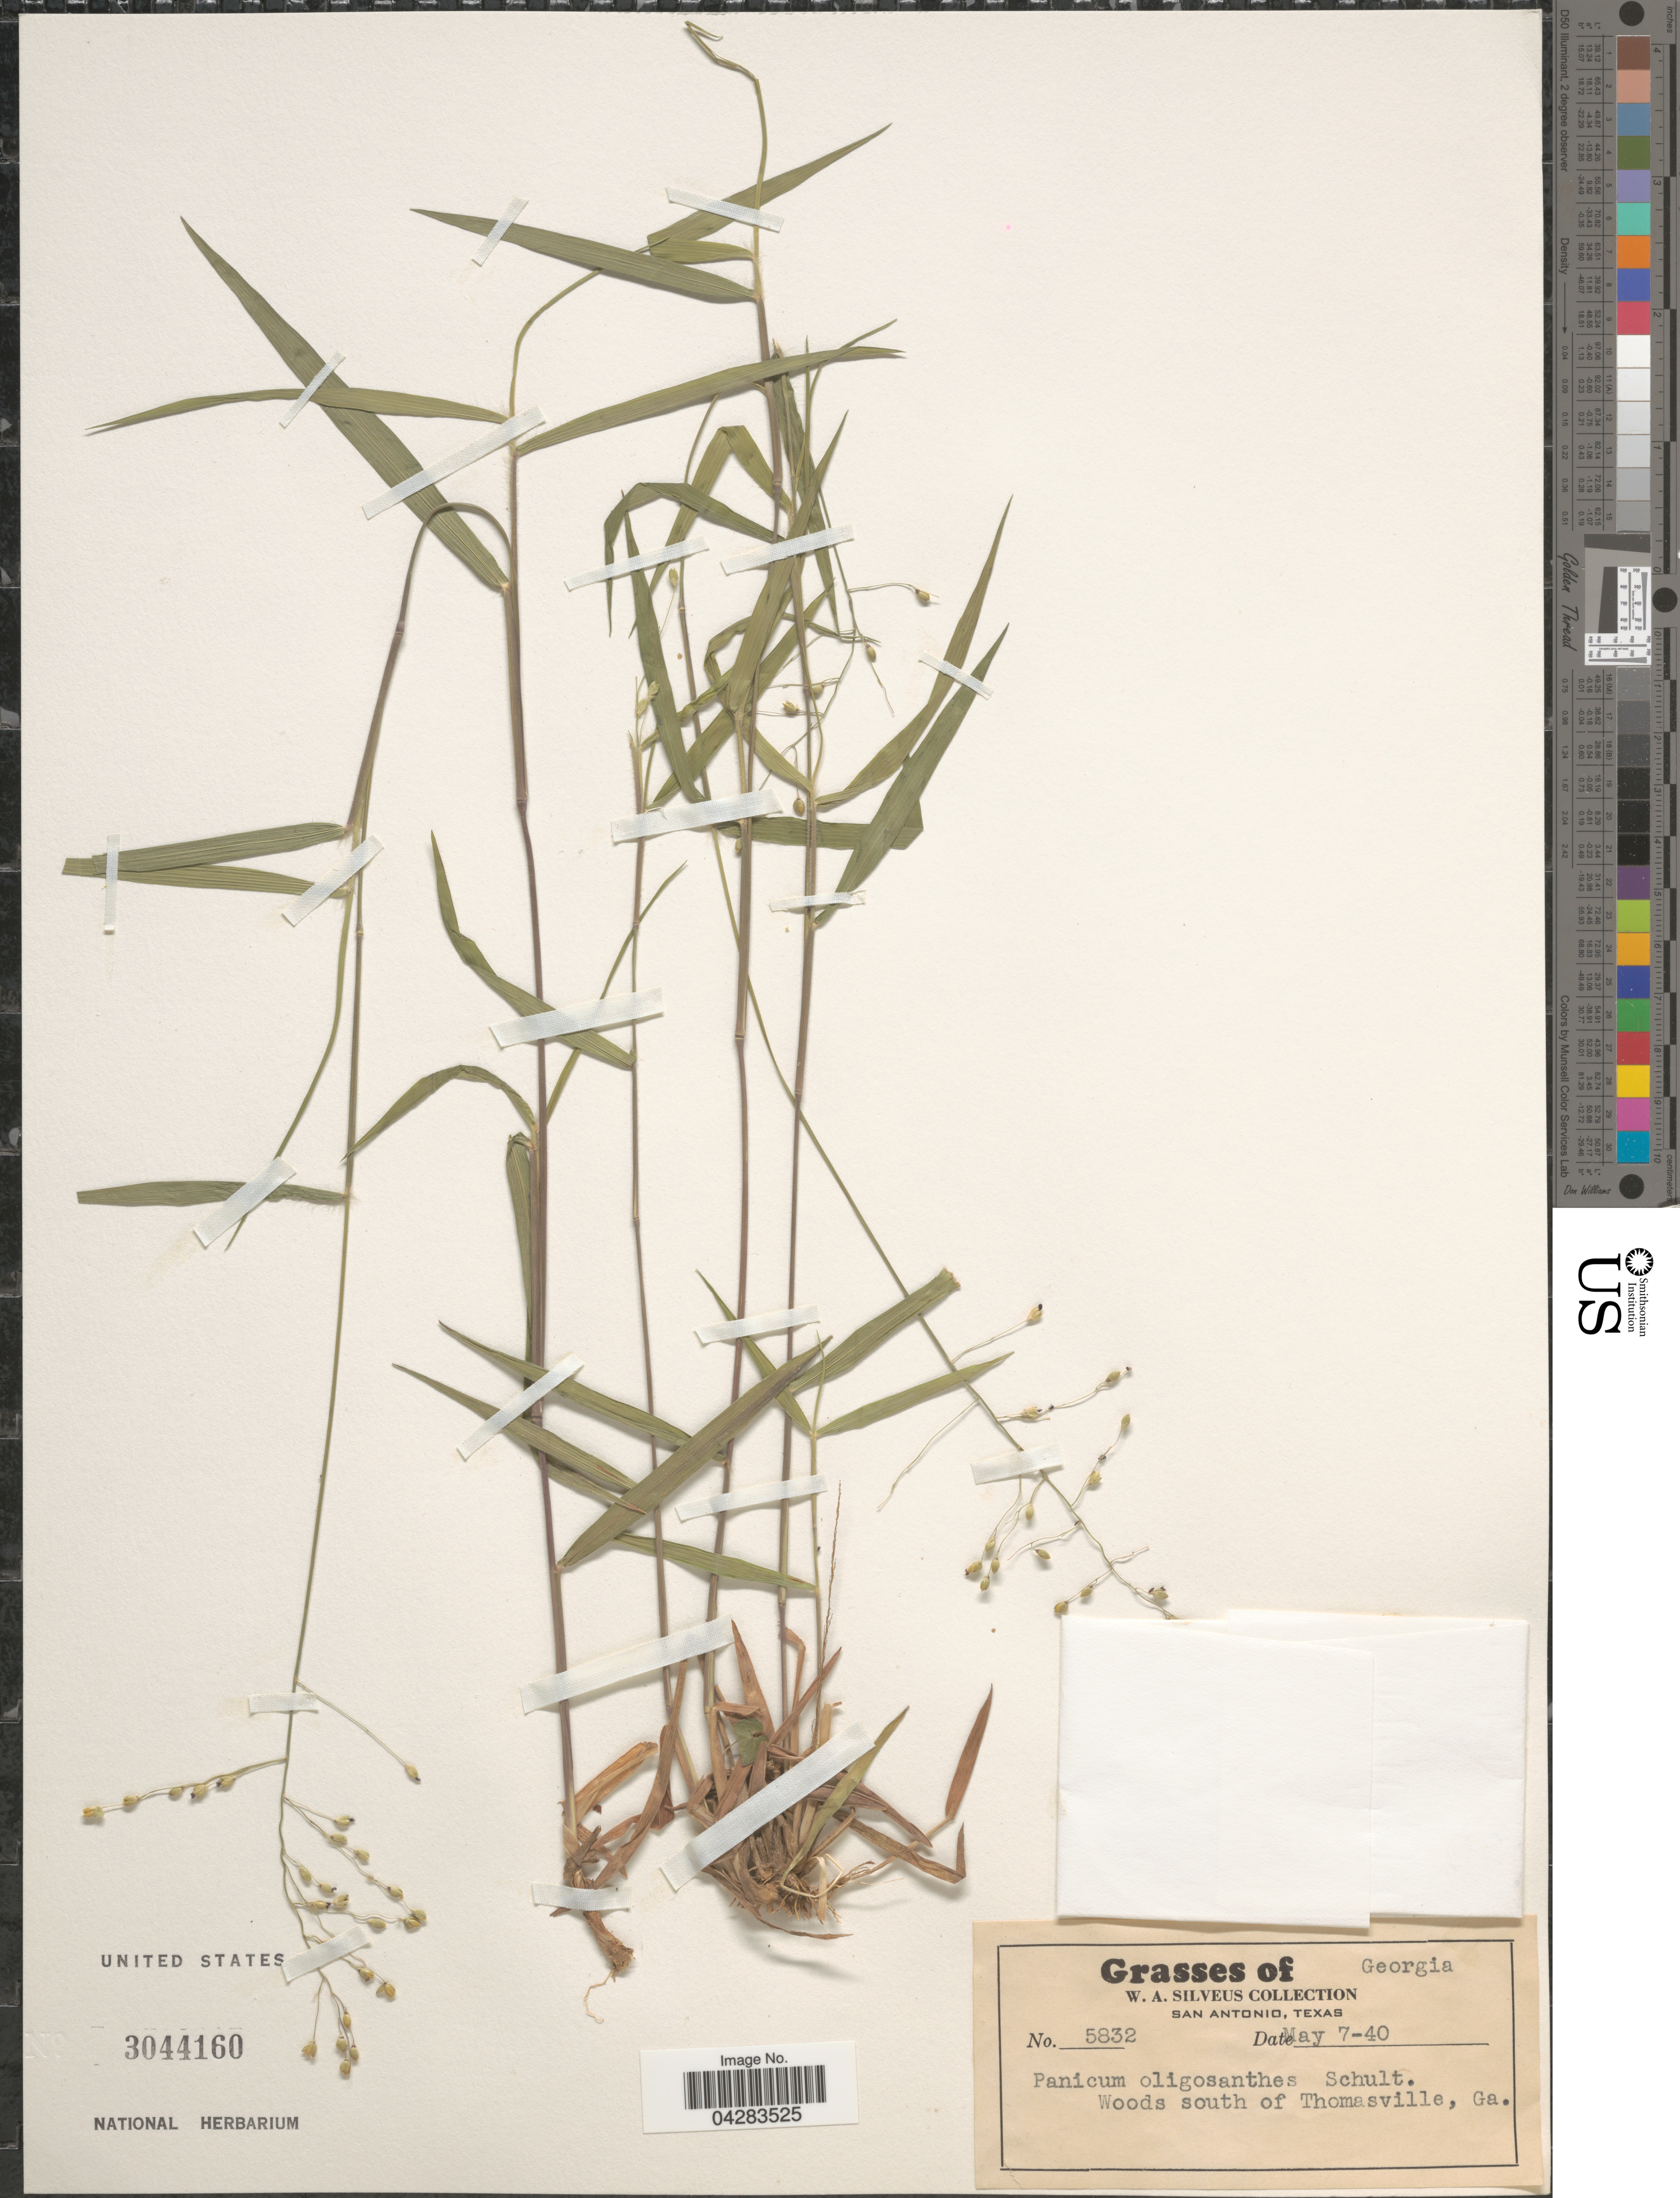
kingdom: Plantae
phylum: Tracheophyta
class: Liliopsida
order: Poales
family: Poaceae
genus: Dichanthelium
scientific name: Dichanthelium oligosanthes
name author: (Schult.) Gould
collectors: W. Silveus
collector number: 5832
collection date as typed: Transcribed d/m/y: 7/5/40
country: United States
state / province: Georgia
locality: Woods south of Thomasville.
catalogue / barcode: US 3044160